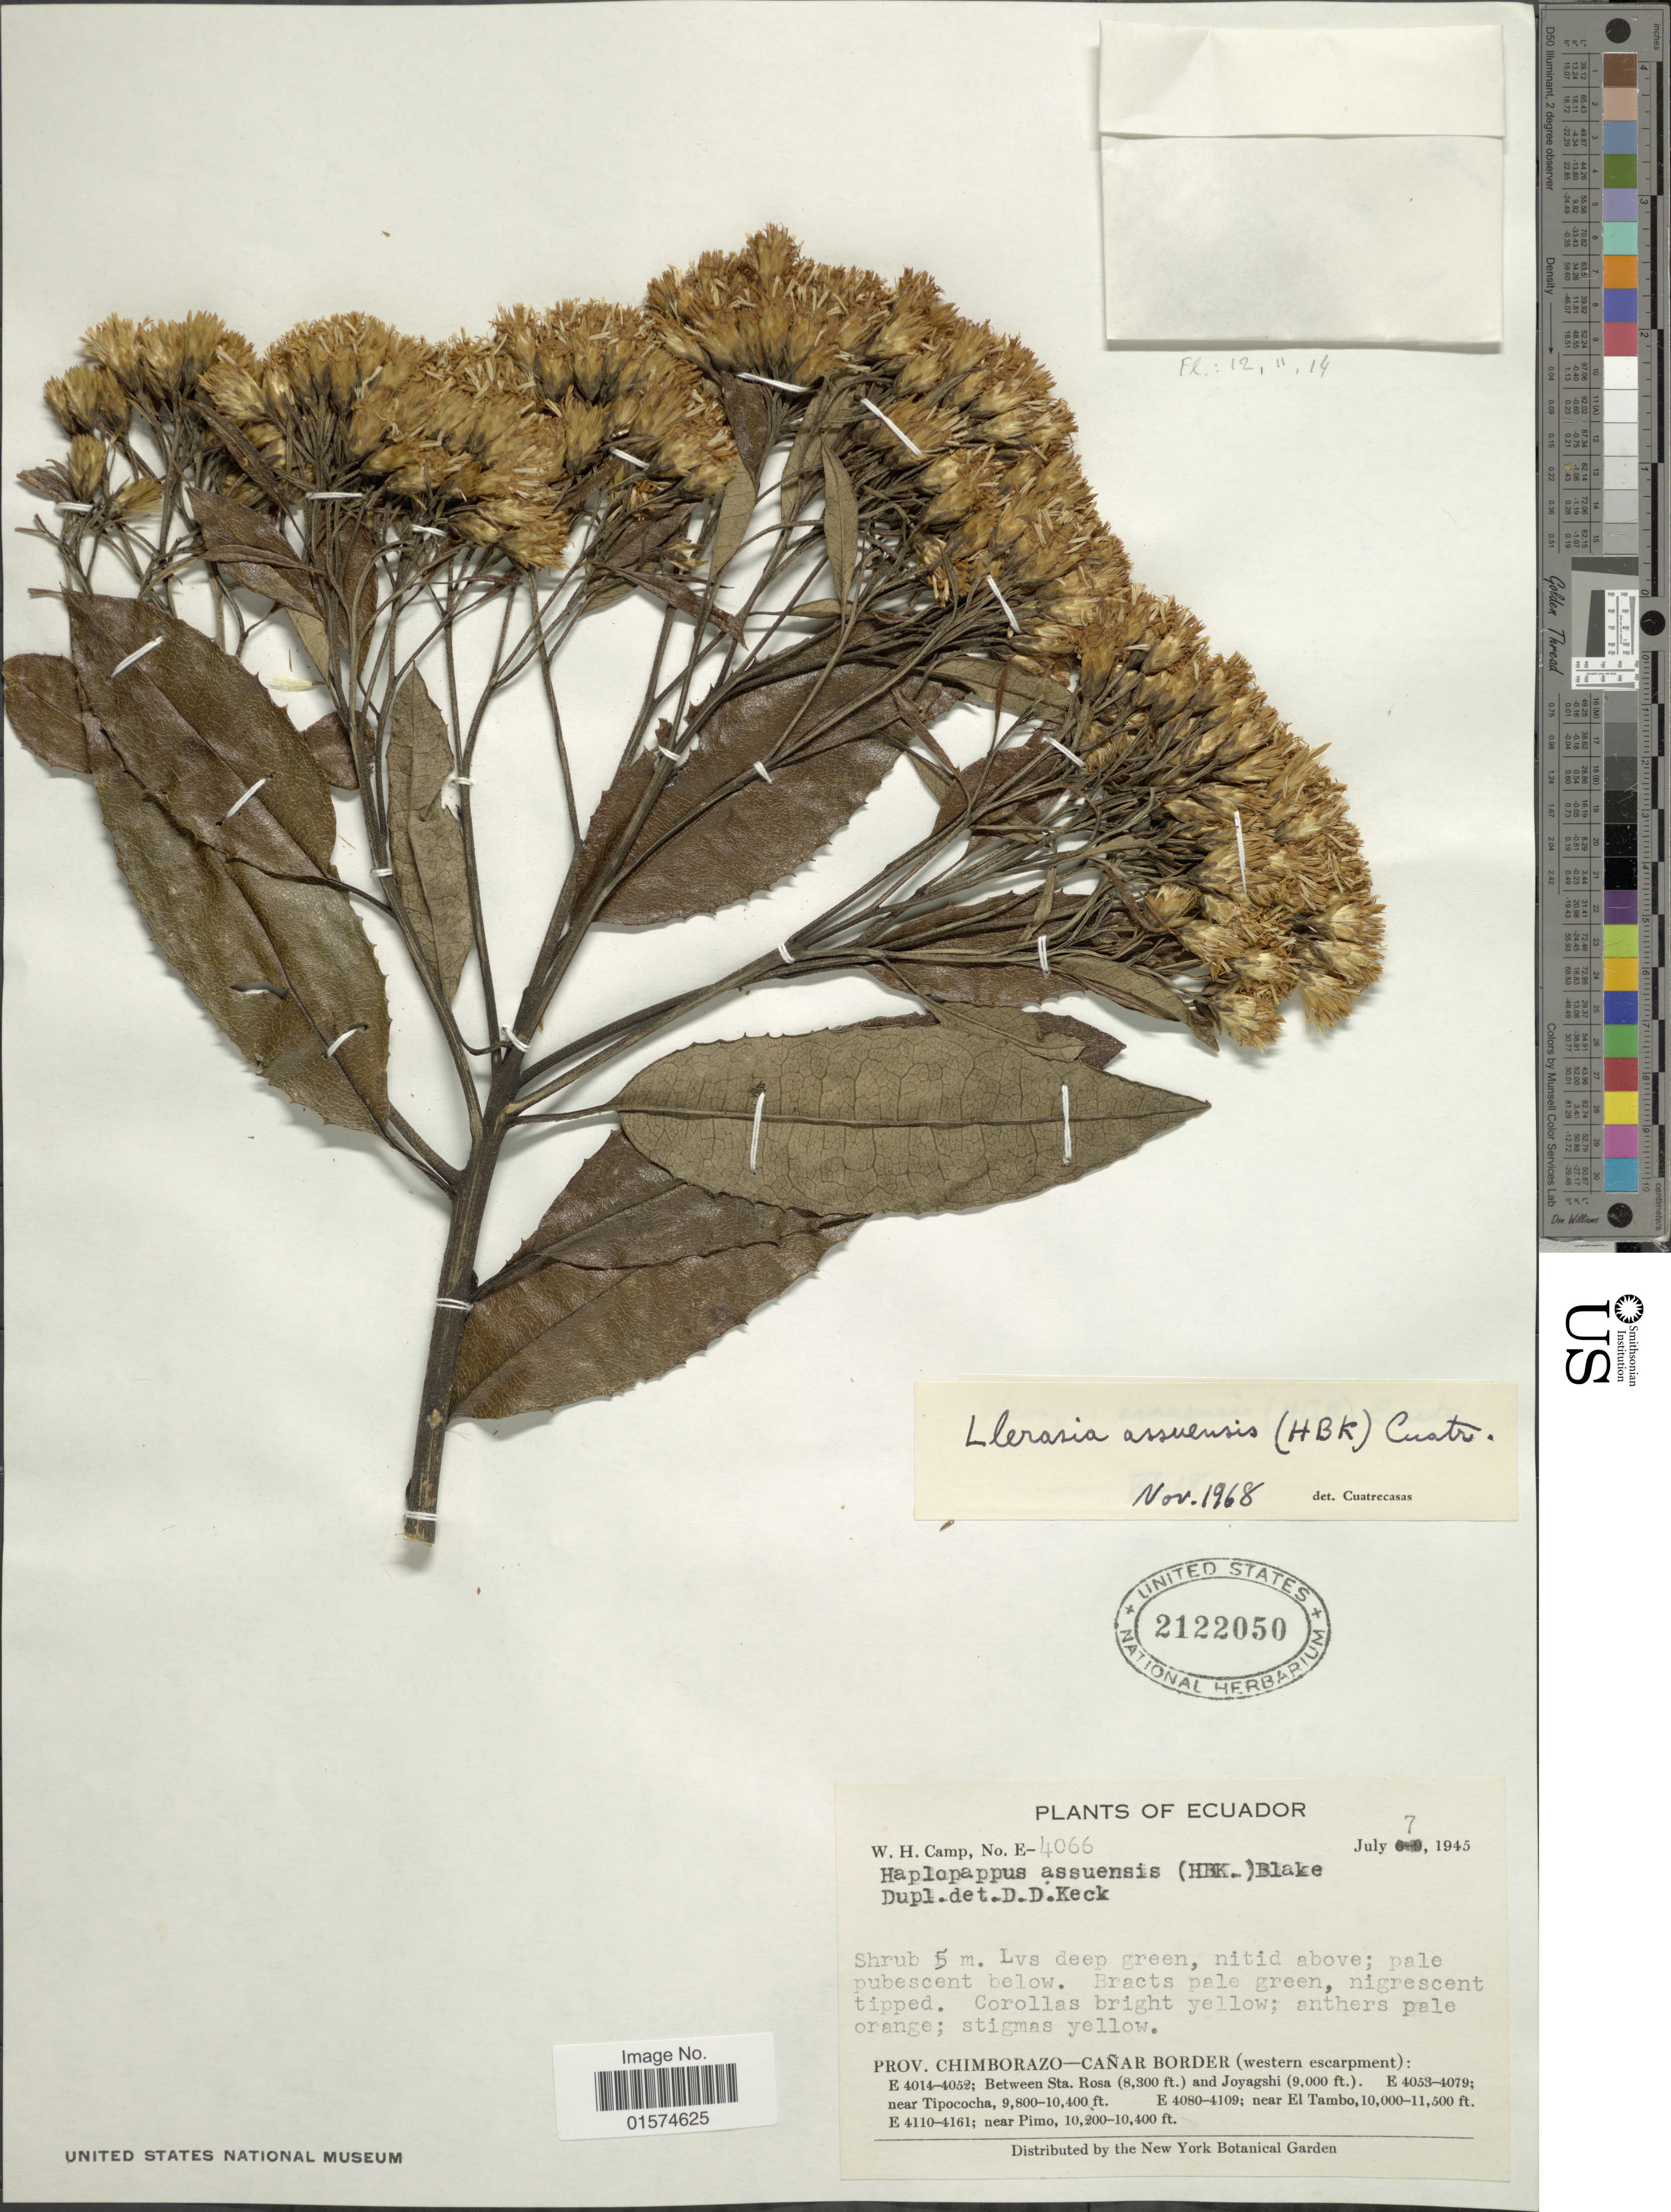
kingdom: Plantae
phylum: Tracheophyta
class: Magnoliopsida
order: Asterales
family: Asteraceae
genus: Llerasia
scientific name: Llerasia assuensis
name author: (Kunth) Cuatrec.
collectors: W. H. Camp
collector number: E-4066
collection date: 1945-07-07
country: Ecuador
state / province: Chimborazo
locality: Cañar Border (western escarpment): near Tipococha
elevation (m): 2987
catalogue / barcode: US 2122050